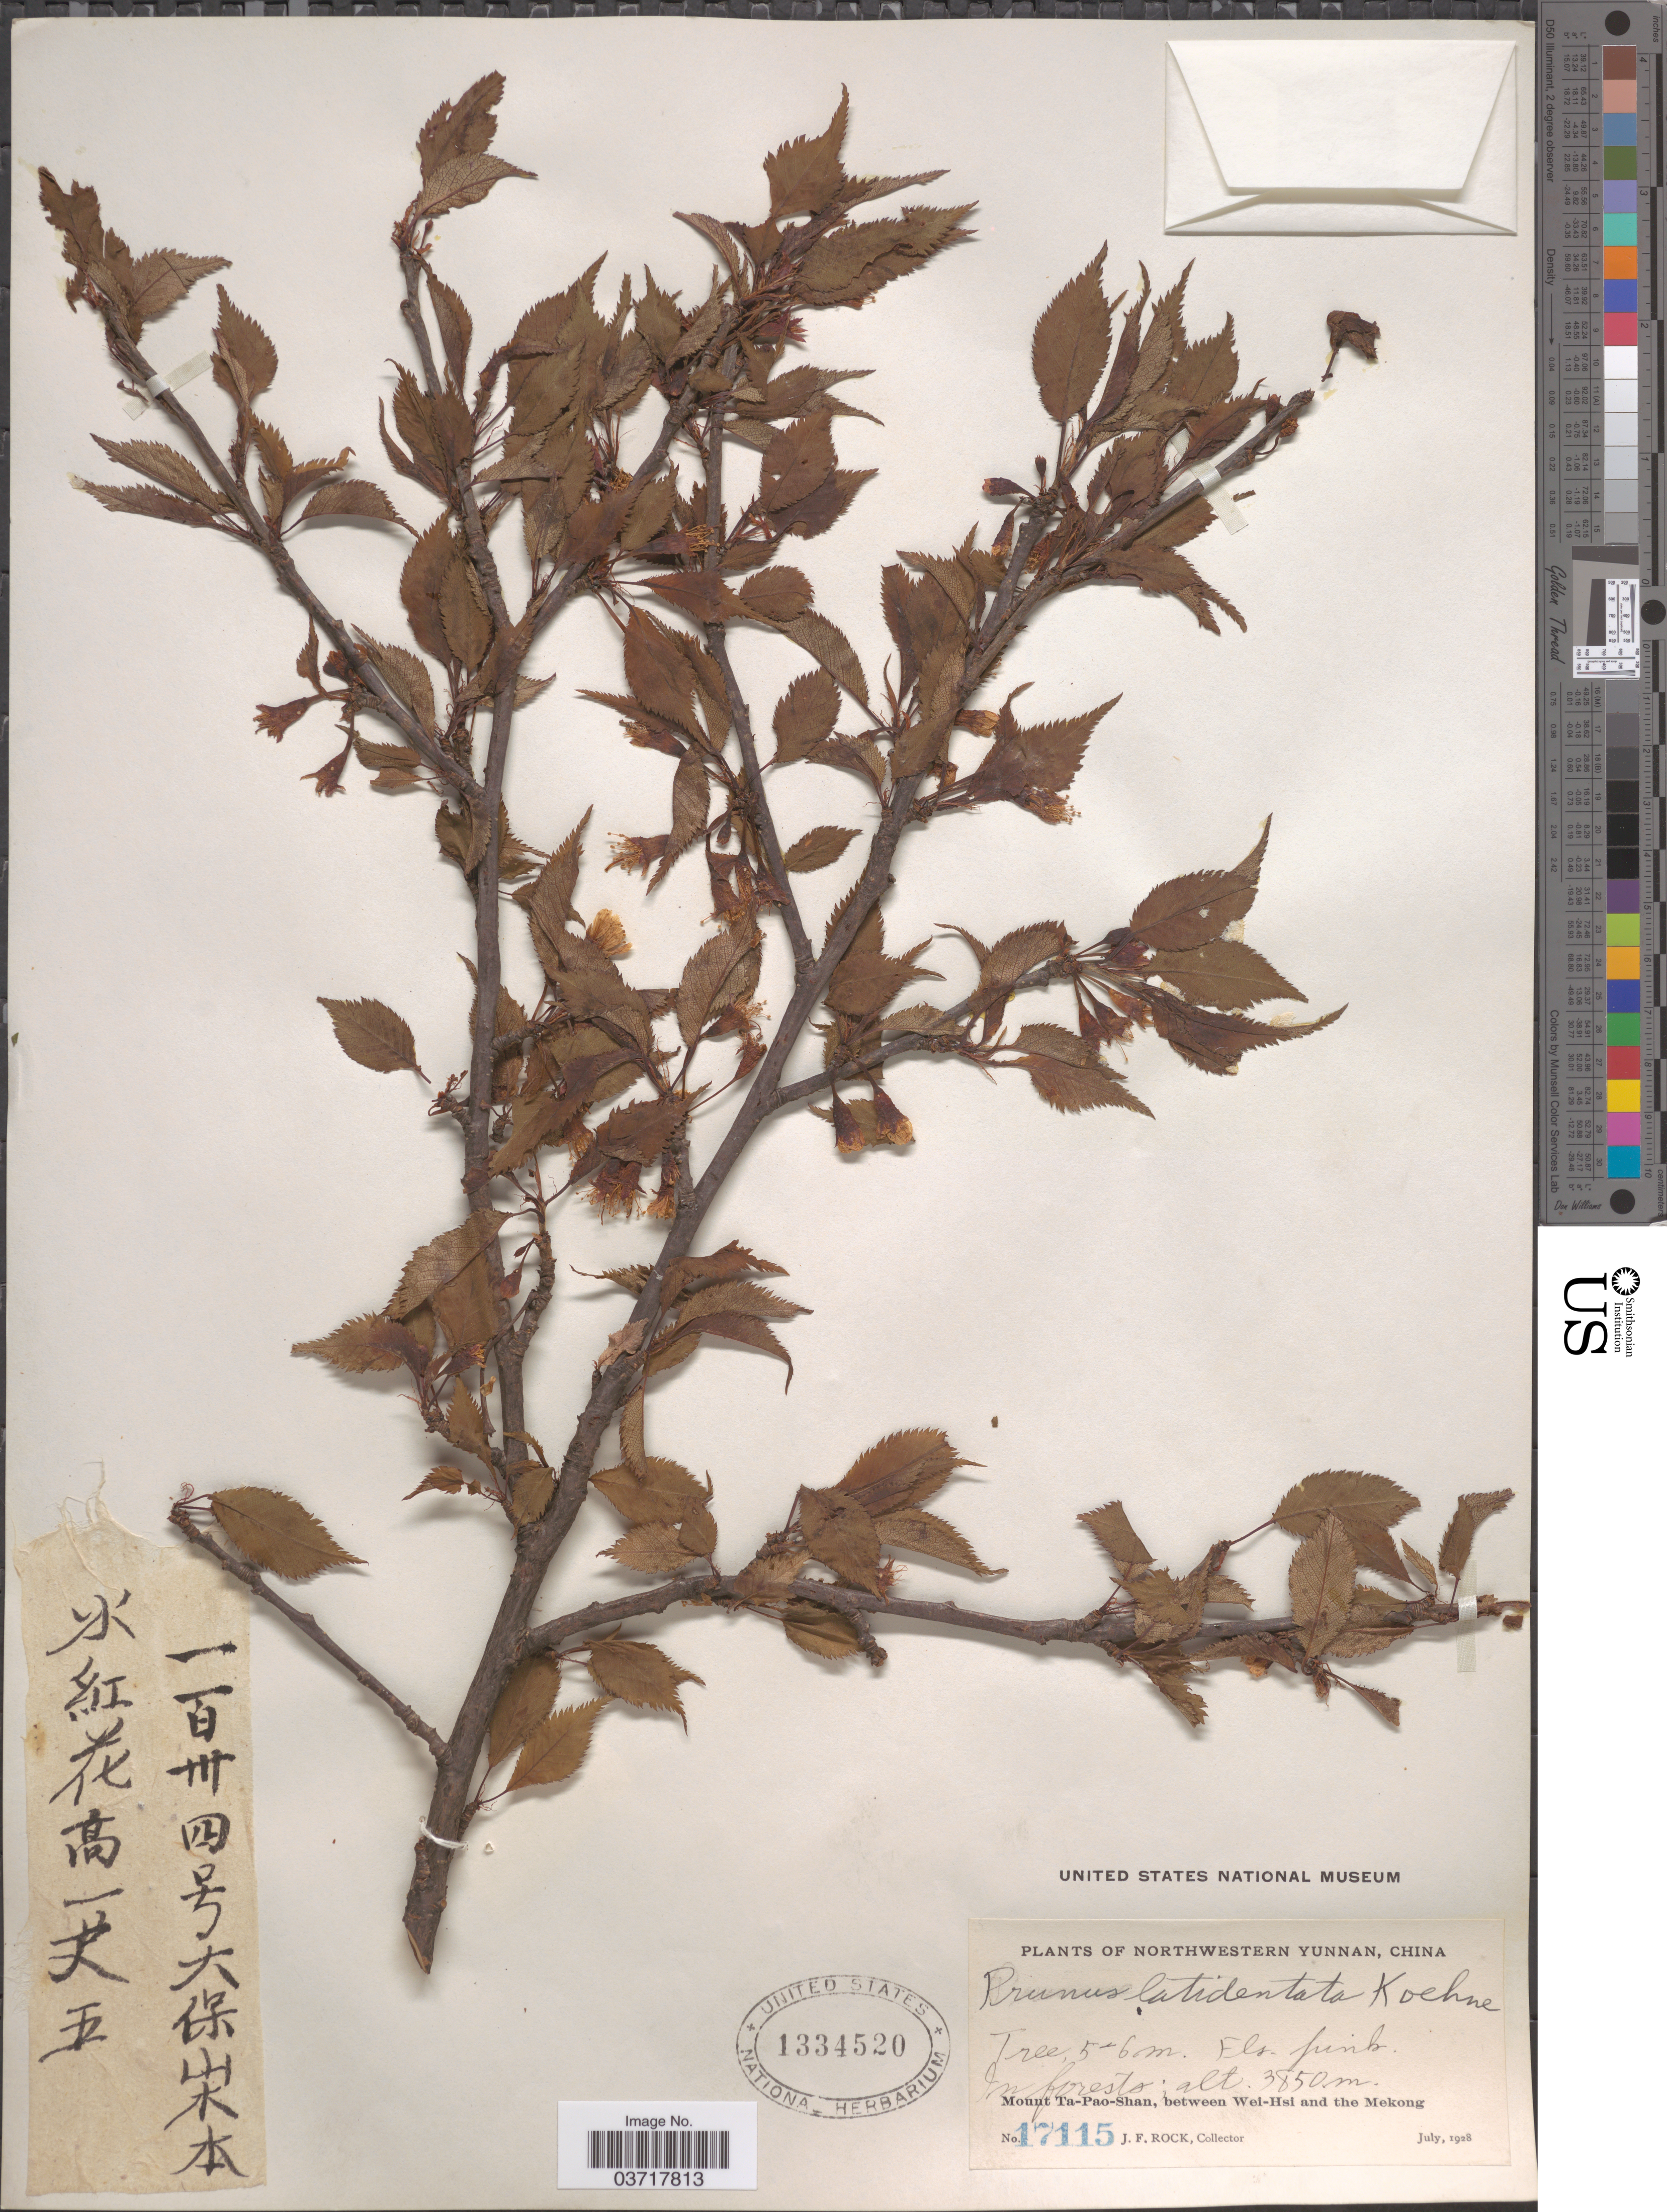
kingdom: Plantae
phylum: Tracheophyta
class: Magnoliopsida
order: Rosales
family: Rosaceae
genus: Prunus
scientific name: Prunus latidentata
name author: Koehne in Sarg.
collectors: J. Rock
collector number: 17115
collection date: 1928-07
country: China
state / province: Yunnan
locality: Northwestern Yunnan. Mount Ta-Pao-Shan, between Wei-Hsi and the Mekong.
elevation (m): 3850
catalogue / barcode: US 1334520